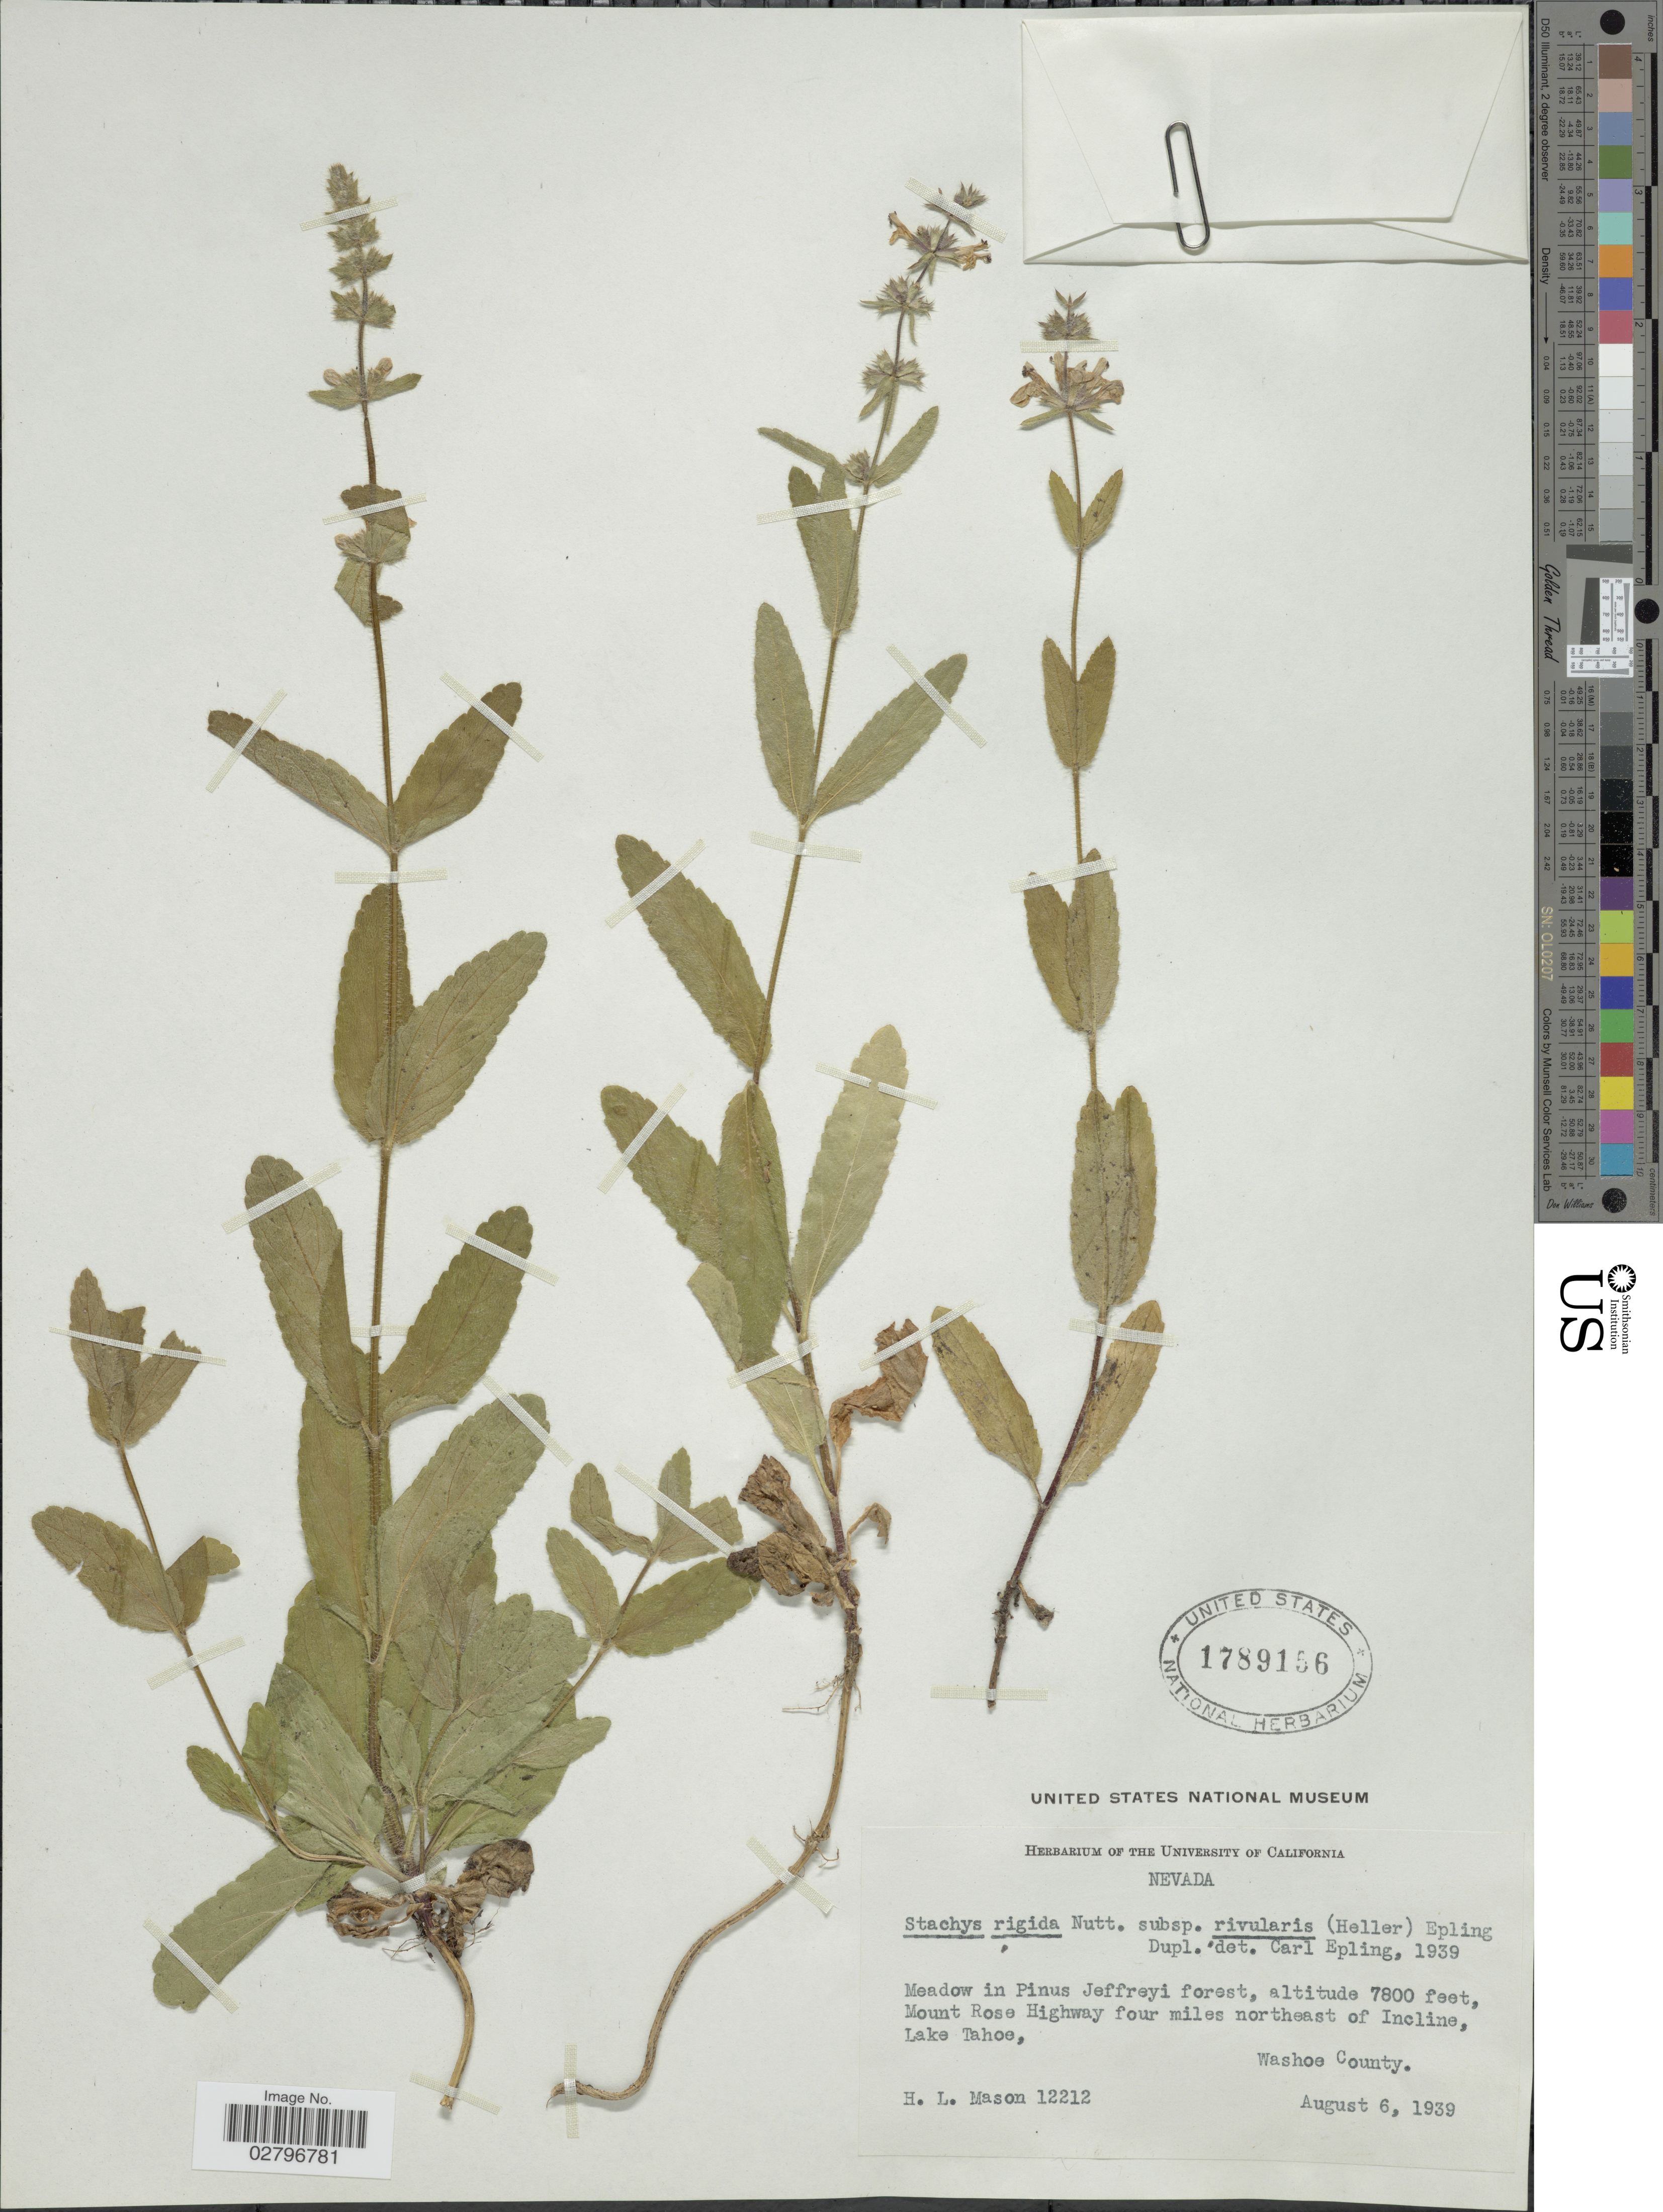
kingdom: Plantae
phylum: Tracheophyta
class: Magnoliopsida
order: Lamiales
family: Lamiaceae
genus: Stachys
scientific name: Stachys rigida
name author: Nutt. ex Benth.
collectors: H. L. Mason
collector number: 12212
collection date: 1939-08-06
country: United States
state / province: Nevada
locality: Meadow in Pinus Jeffreyi forest, Mount Rose Highway four miles northeast of Incline, Lake Tahoe, Washoe County.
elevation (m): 2377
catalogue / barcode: US 1789156